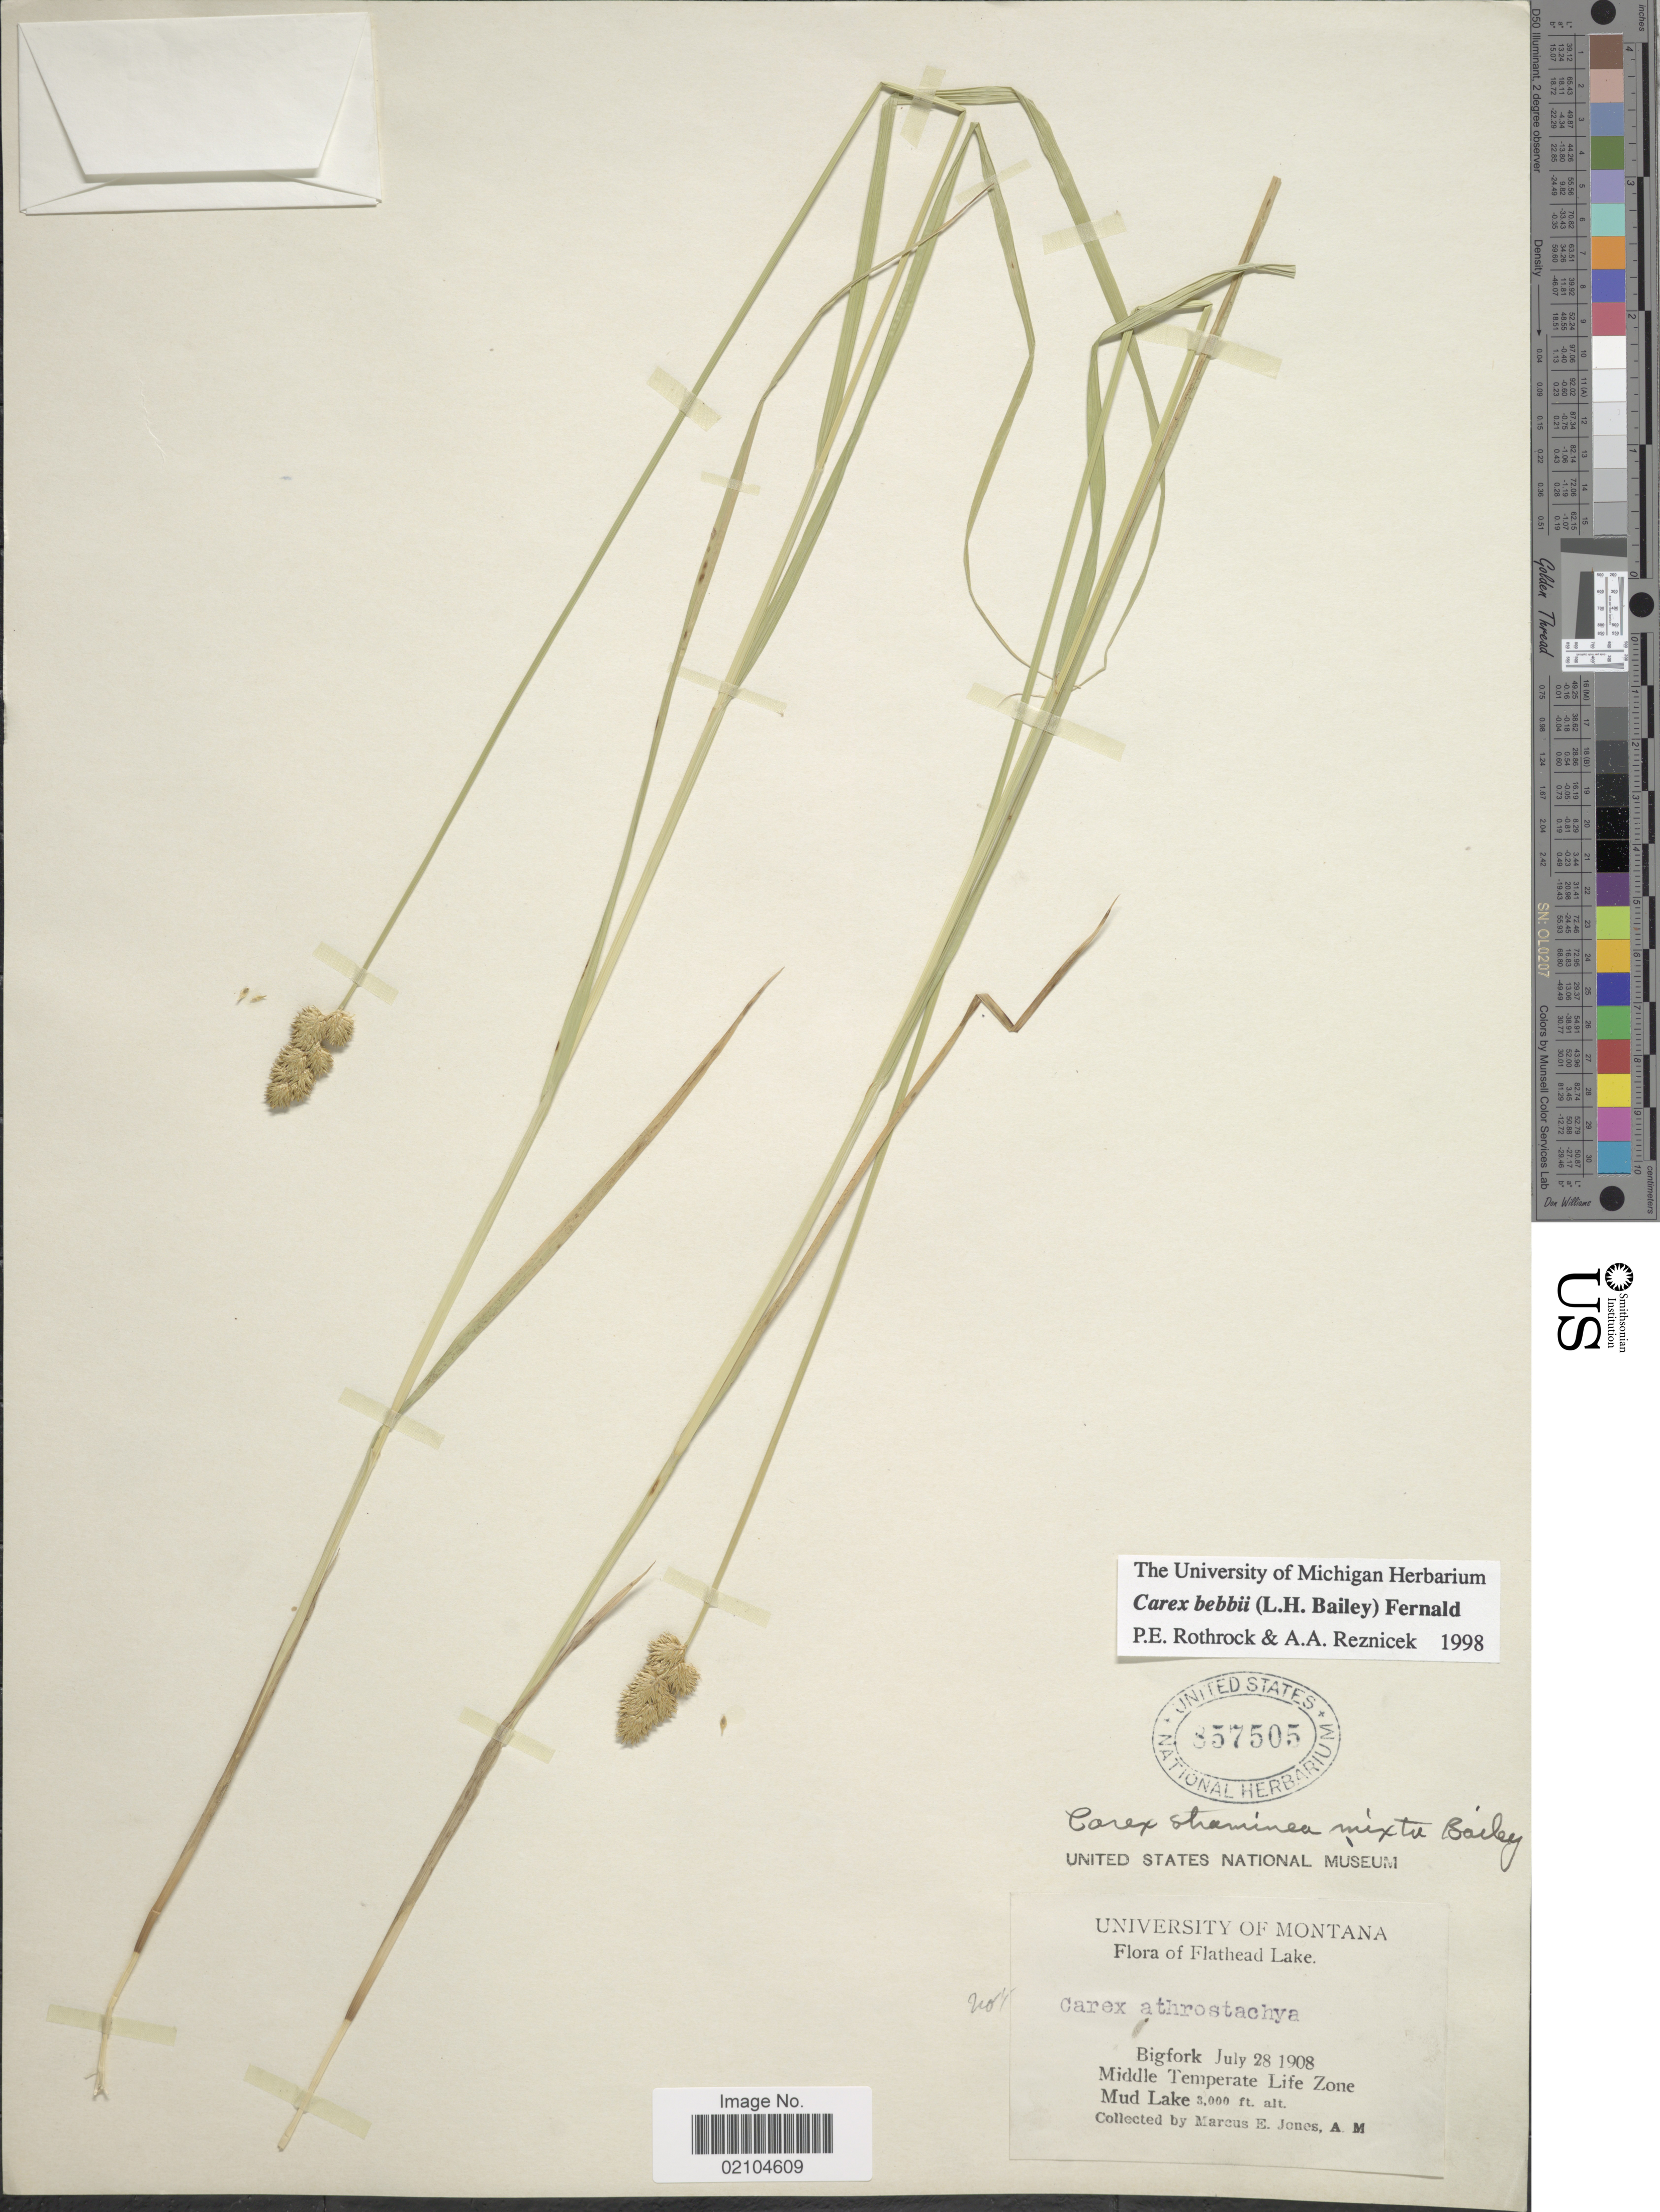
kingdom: Plantae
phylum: Tracheophyta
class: Liliopsida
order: Poales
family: Cyperaceae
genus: Carex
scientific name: Carex bebbii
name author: (L.H. Bailey) Olney ex Fernald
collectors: M. E. Jones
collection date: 1908-07-28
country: United States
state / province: Montana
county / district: Lake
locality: Bigfork, Middle Temperate Life Zone, Mud Lake, Flathead Lake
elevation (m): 914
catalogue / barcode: US 357505